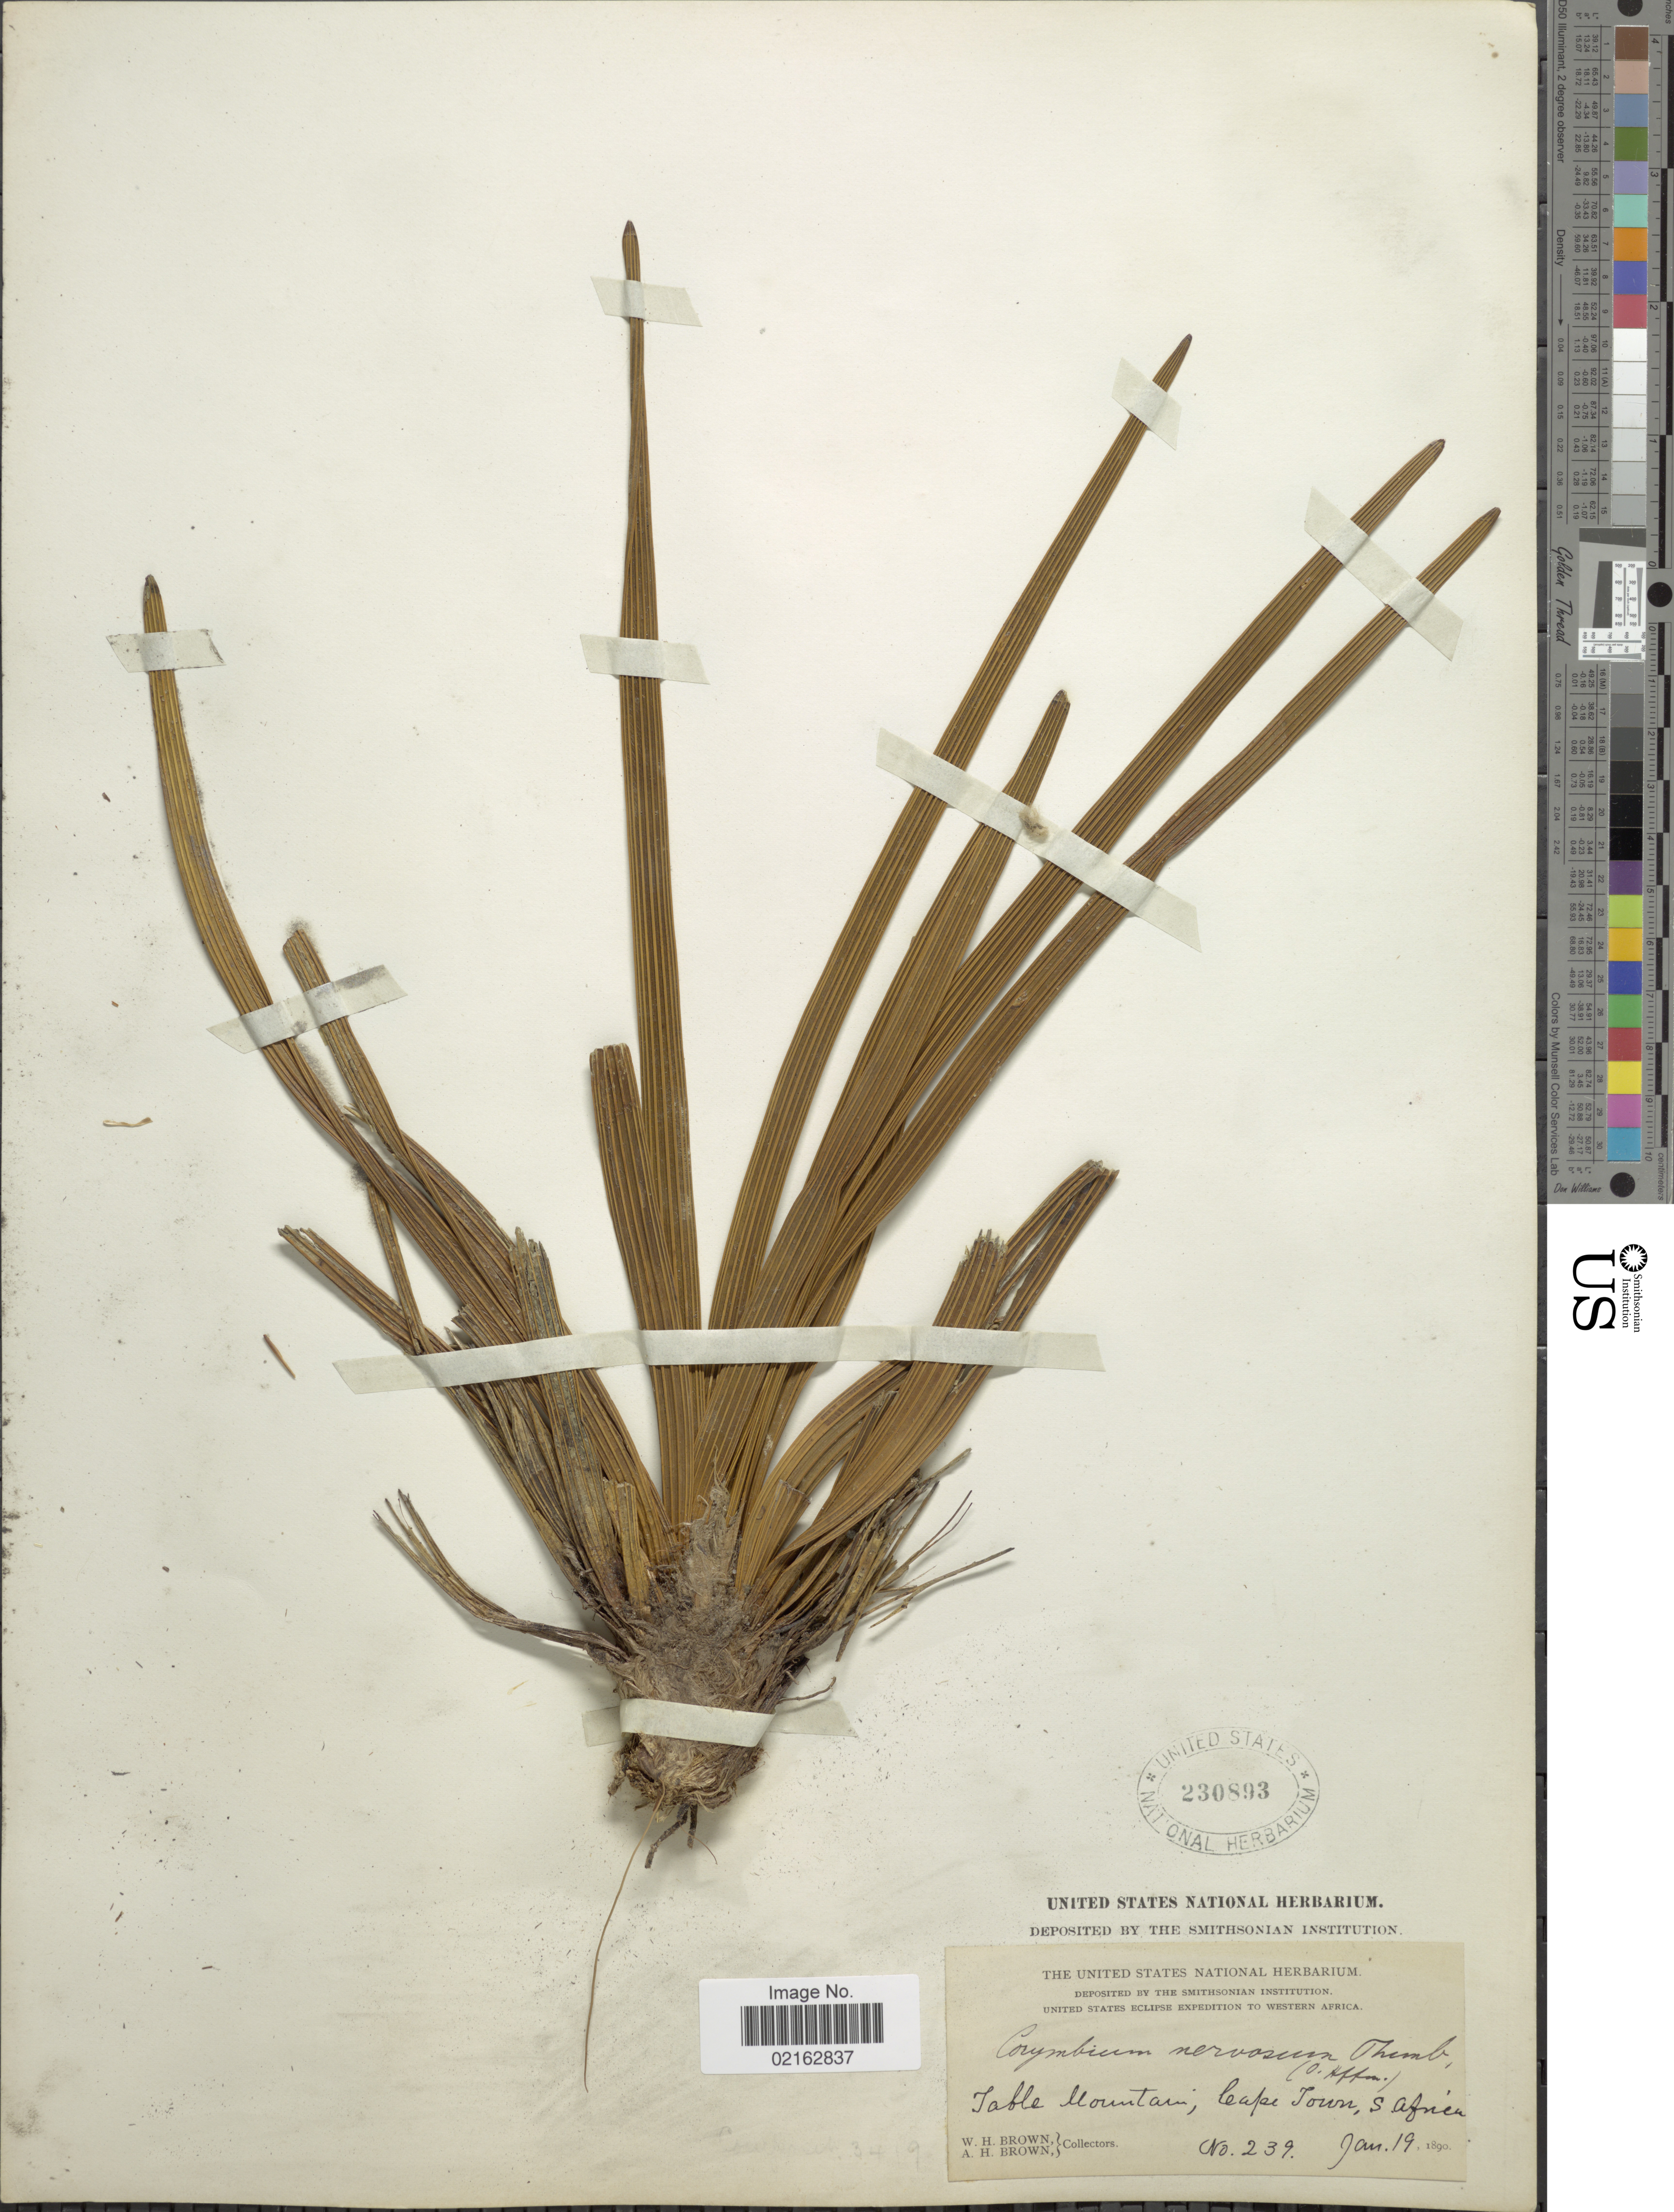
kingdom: Plantae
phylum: Tracheophyta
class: Magnoliopsida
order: Asterales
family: Asteraceae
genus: Corymbium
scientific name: Corymbium glabrum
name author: L.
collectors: W. H. Brown & A. H. Brown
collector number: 239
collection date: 1890-01-19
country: South Africa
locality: Table Mountain, Cape Town, S. Africa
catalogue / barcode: US 230893